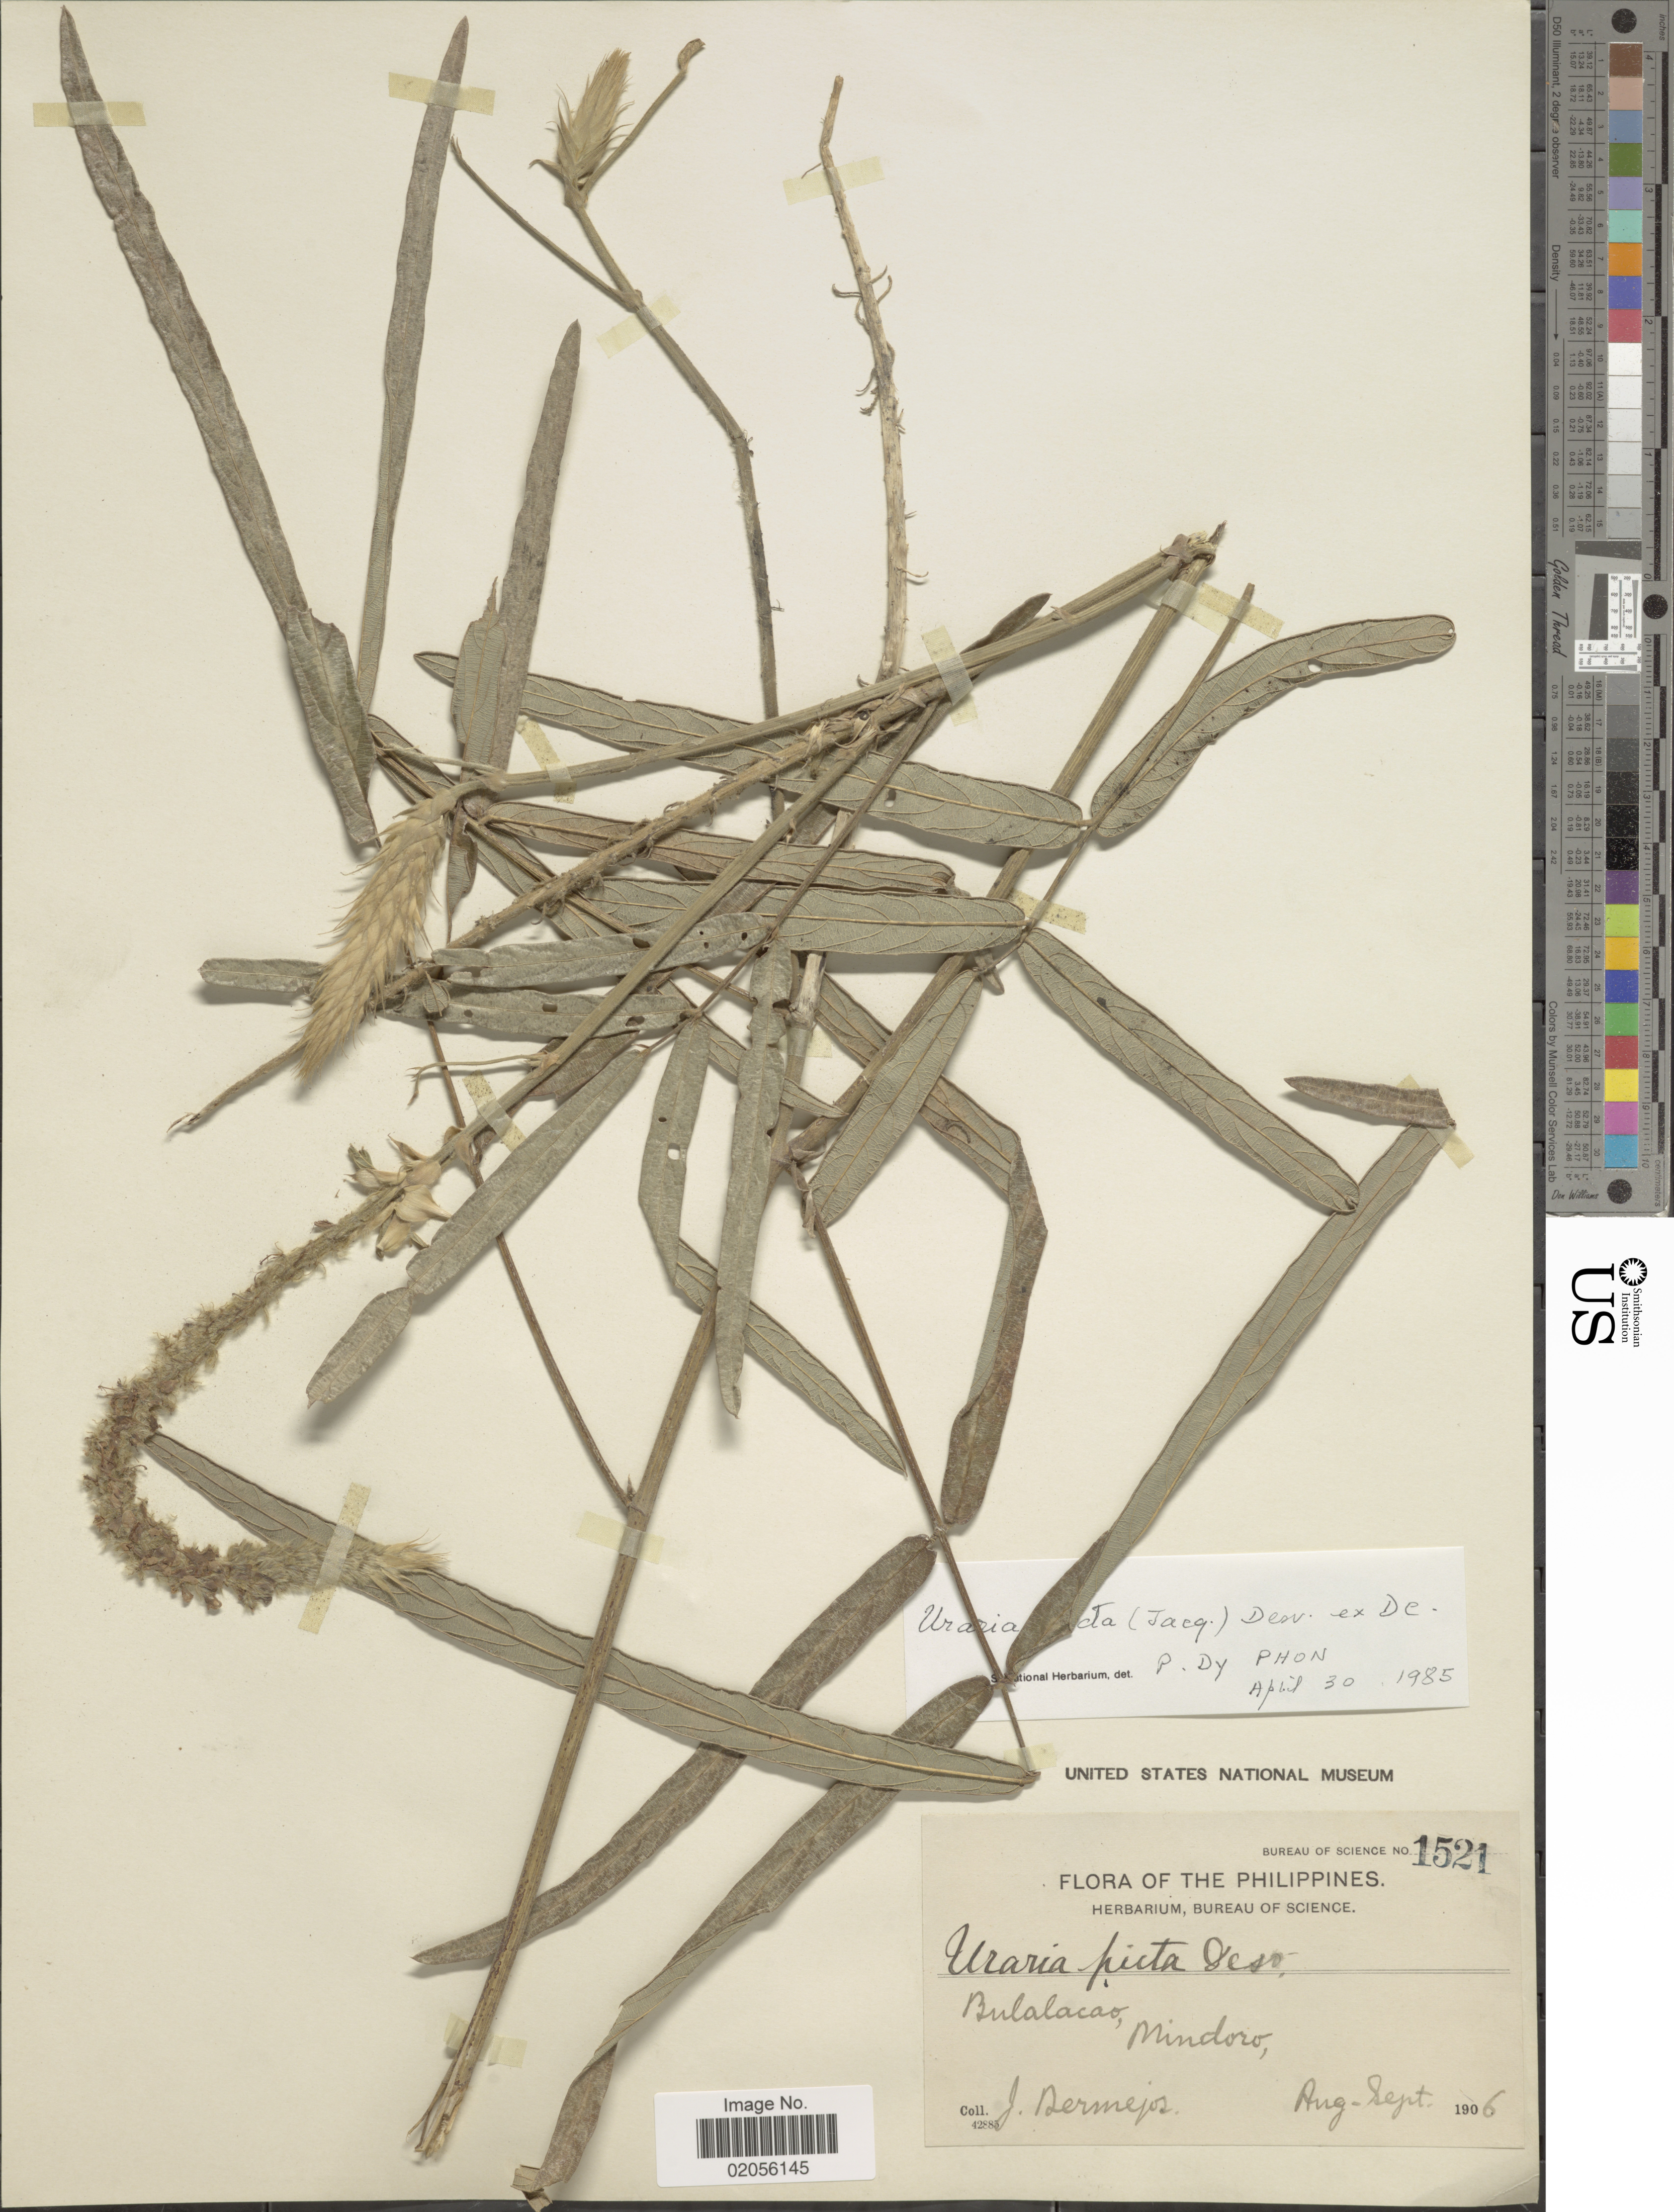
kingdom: Plantae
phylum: Tracheophyta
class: Magnoliopsida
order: Fabales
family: Fabaceae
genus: Uraria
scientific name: Uraria picta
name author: (Jacq.) DC.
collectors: J. Bermejos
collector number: Bureau of Science 1521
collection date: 1906-08/1906-09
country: Philippines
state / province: Mimaropa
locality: Bulalacao, Mindoro